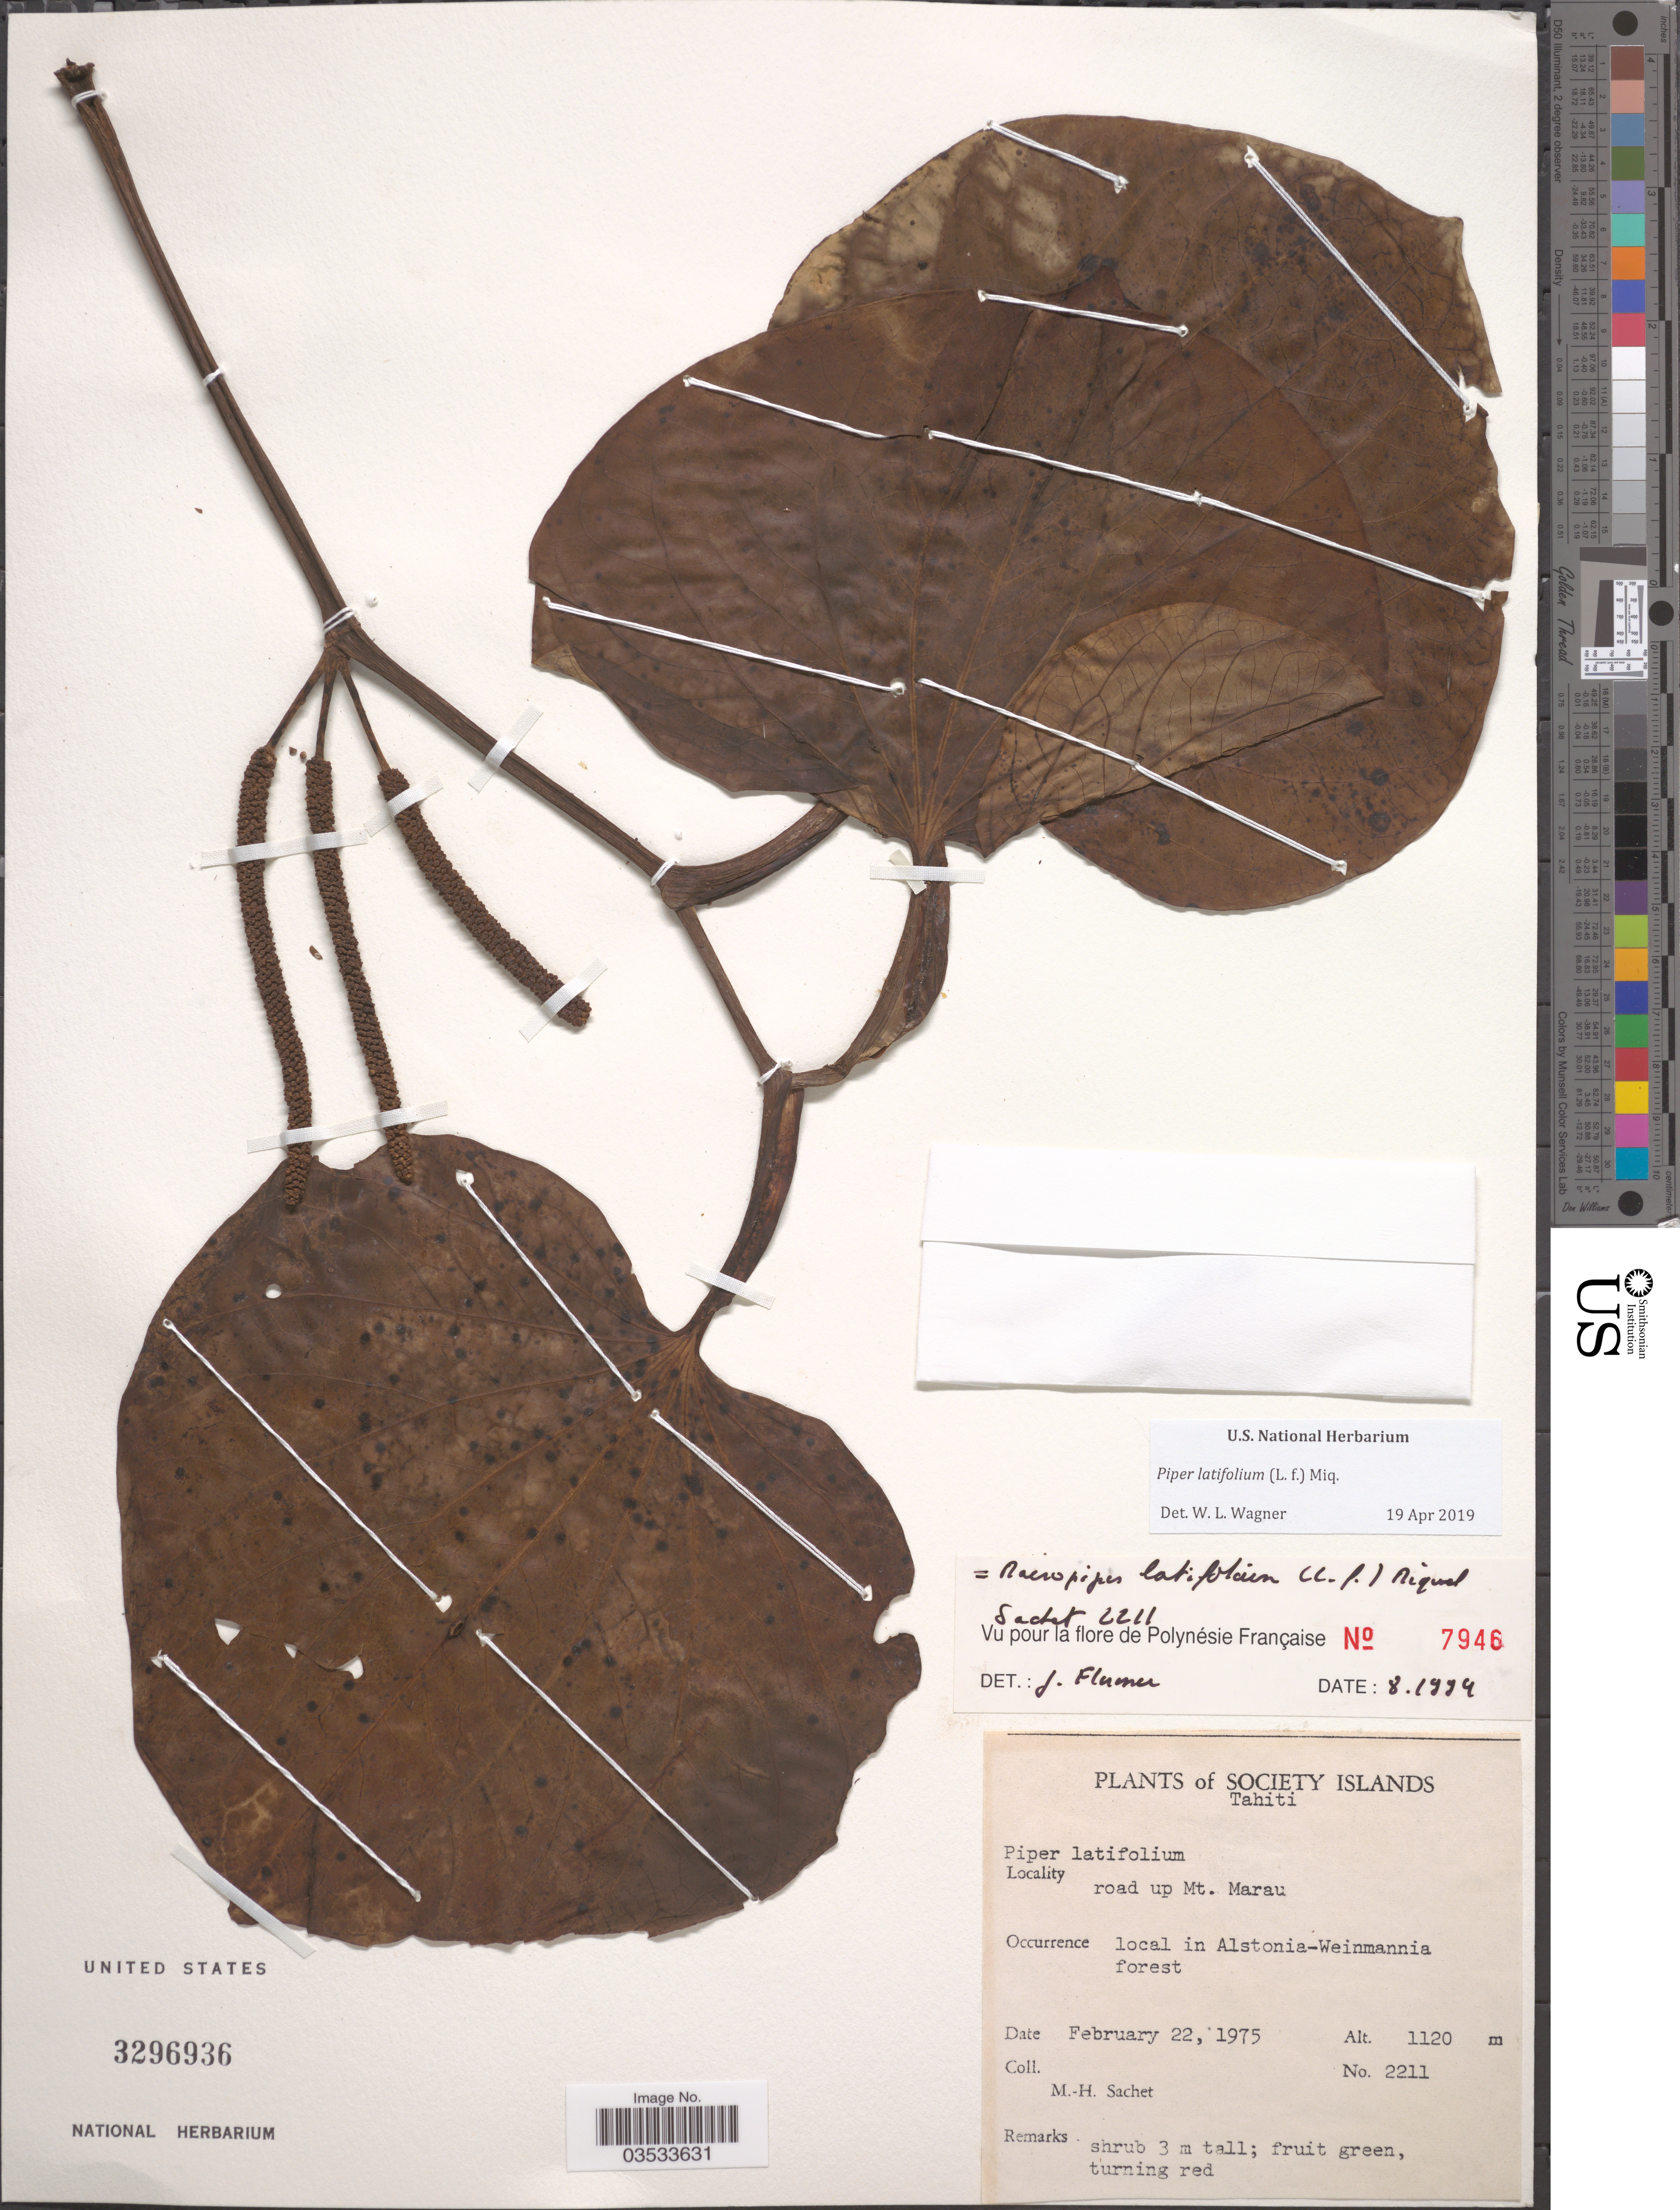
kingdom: Plantae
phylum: Tracheophyta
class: Magnoliopsida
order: Piperales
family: Piperaceae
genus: Piper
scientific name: Piper latifolium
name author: L. f.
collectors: M.-H. Sachet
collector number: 2211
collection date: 1975-02-22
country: French Polynesia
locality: Society Islands. Tahiti. Road up Mt. Marau.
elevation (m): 1120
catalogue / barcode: US 3296936